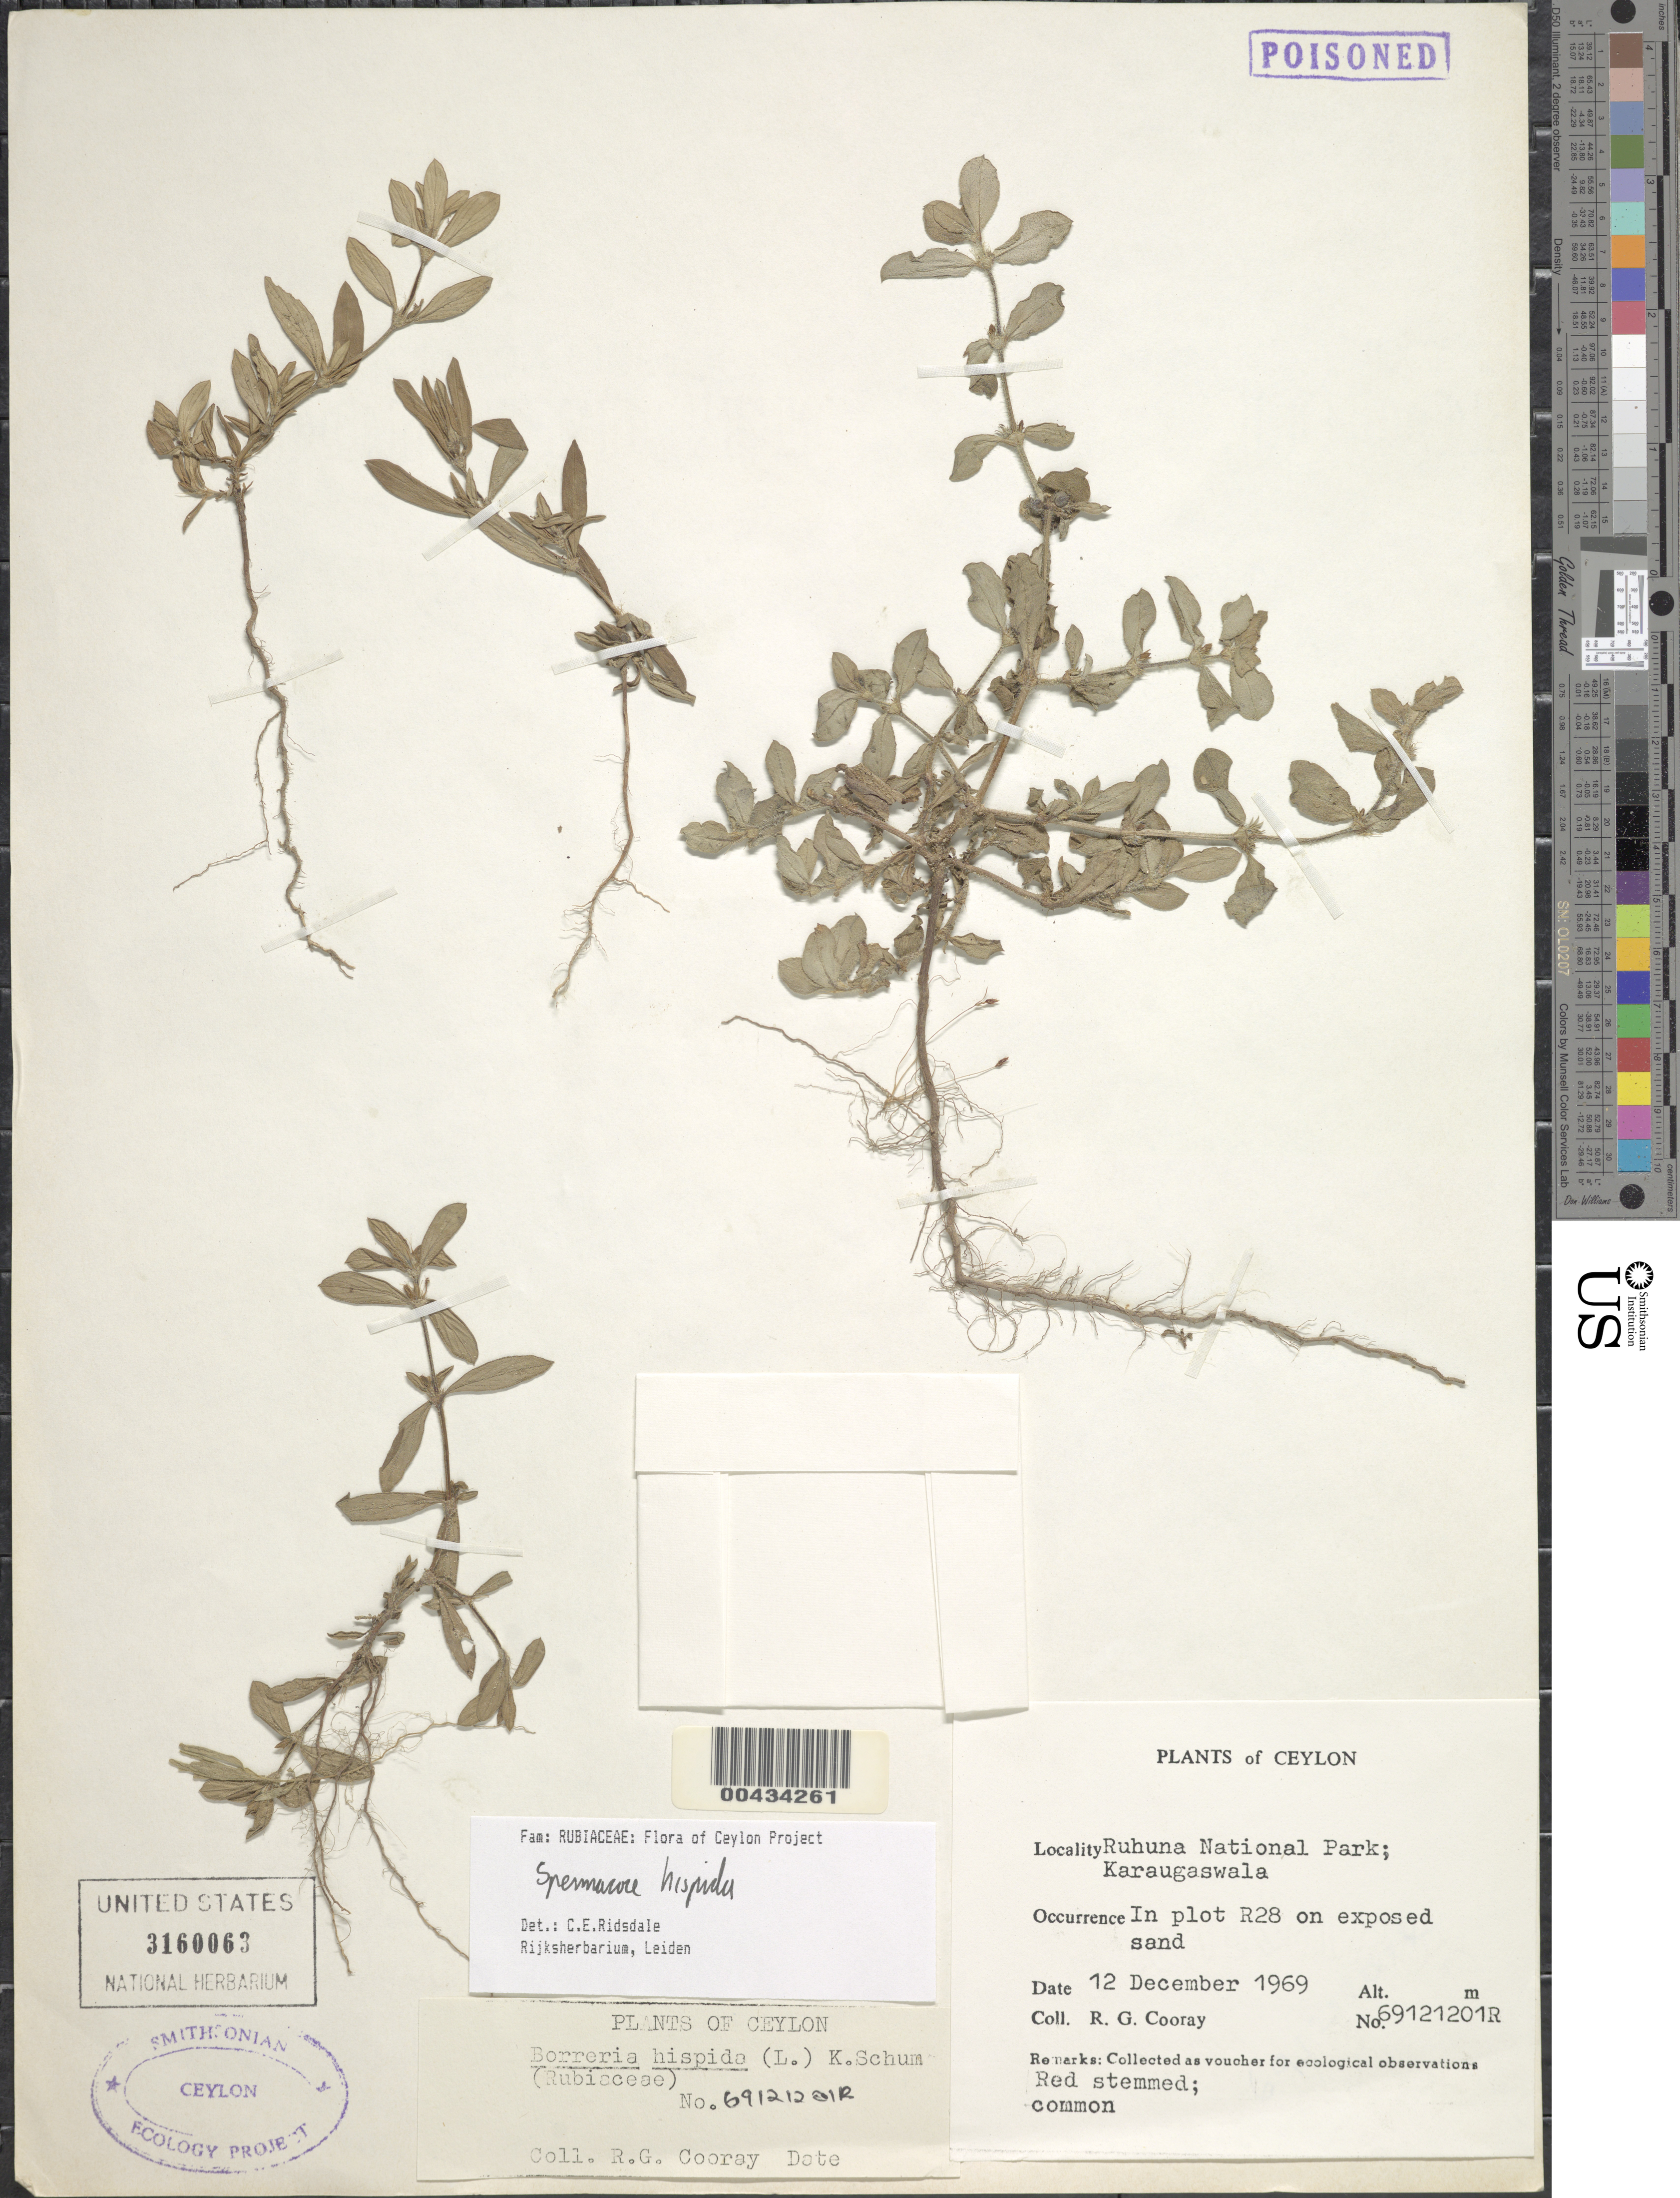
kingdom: Plantae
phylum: Tracheophyta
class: Magnoliopsida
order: Gentianales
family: Rubiaceae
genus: Spermacoce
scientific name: Spermacoce hispida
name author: L.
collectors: R. Cooray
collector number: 69121201R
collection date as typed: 12 Dec 1969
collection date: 1969-12-12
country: Sri Lanka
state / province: Southern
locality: Ruhuna Natl Park, Karaugaswala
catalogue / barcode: US 3160063